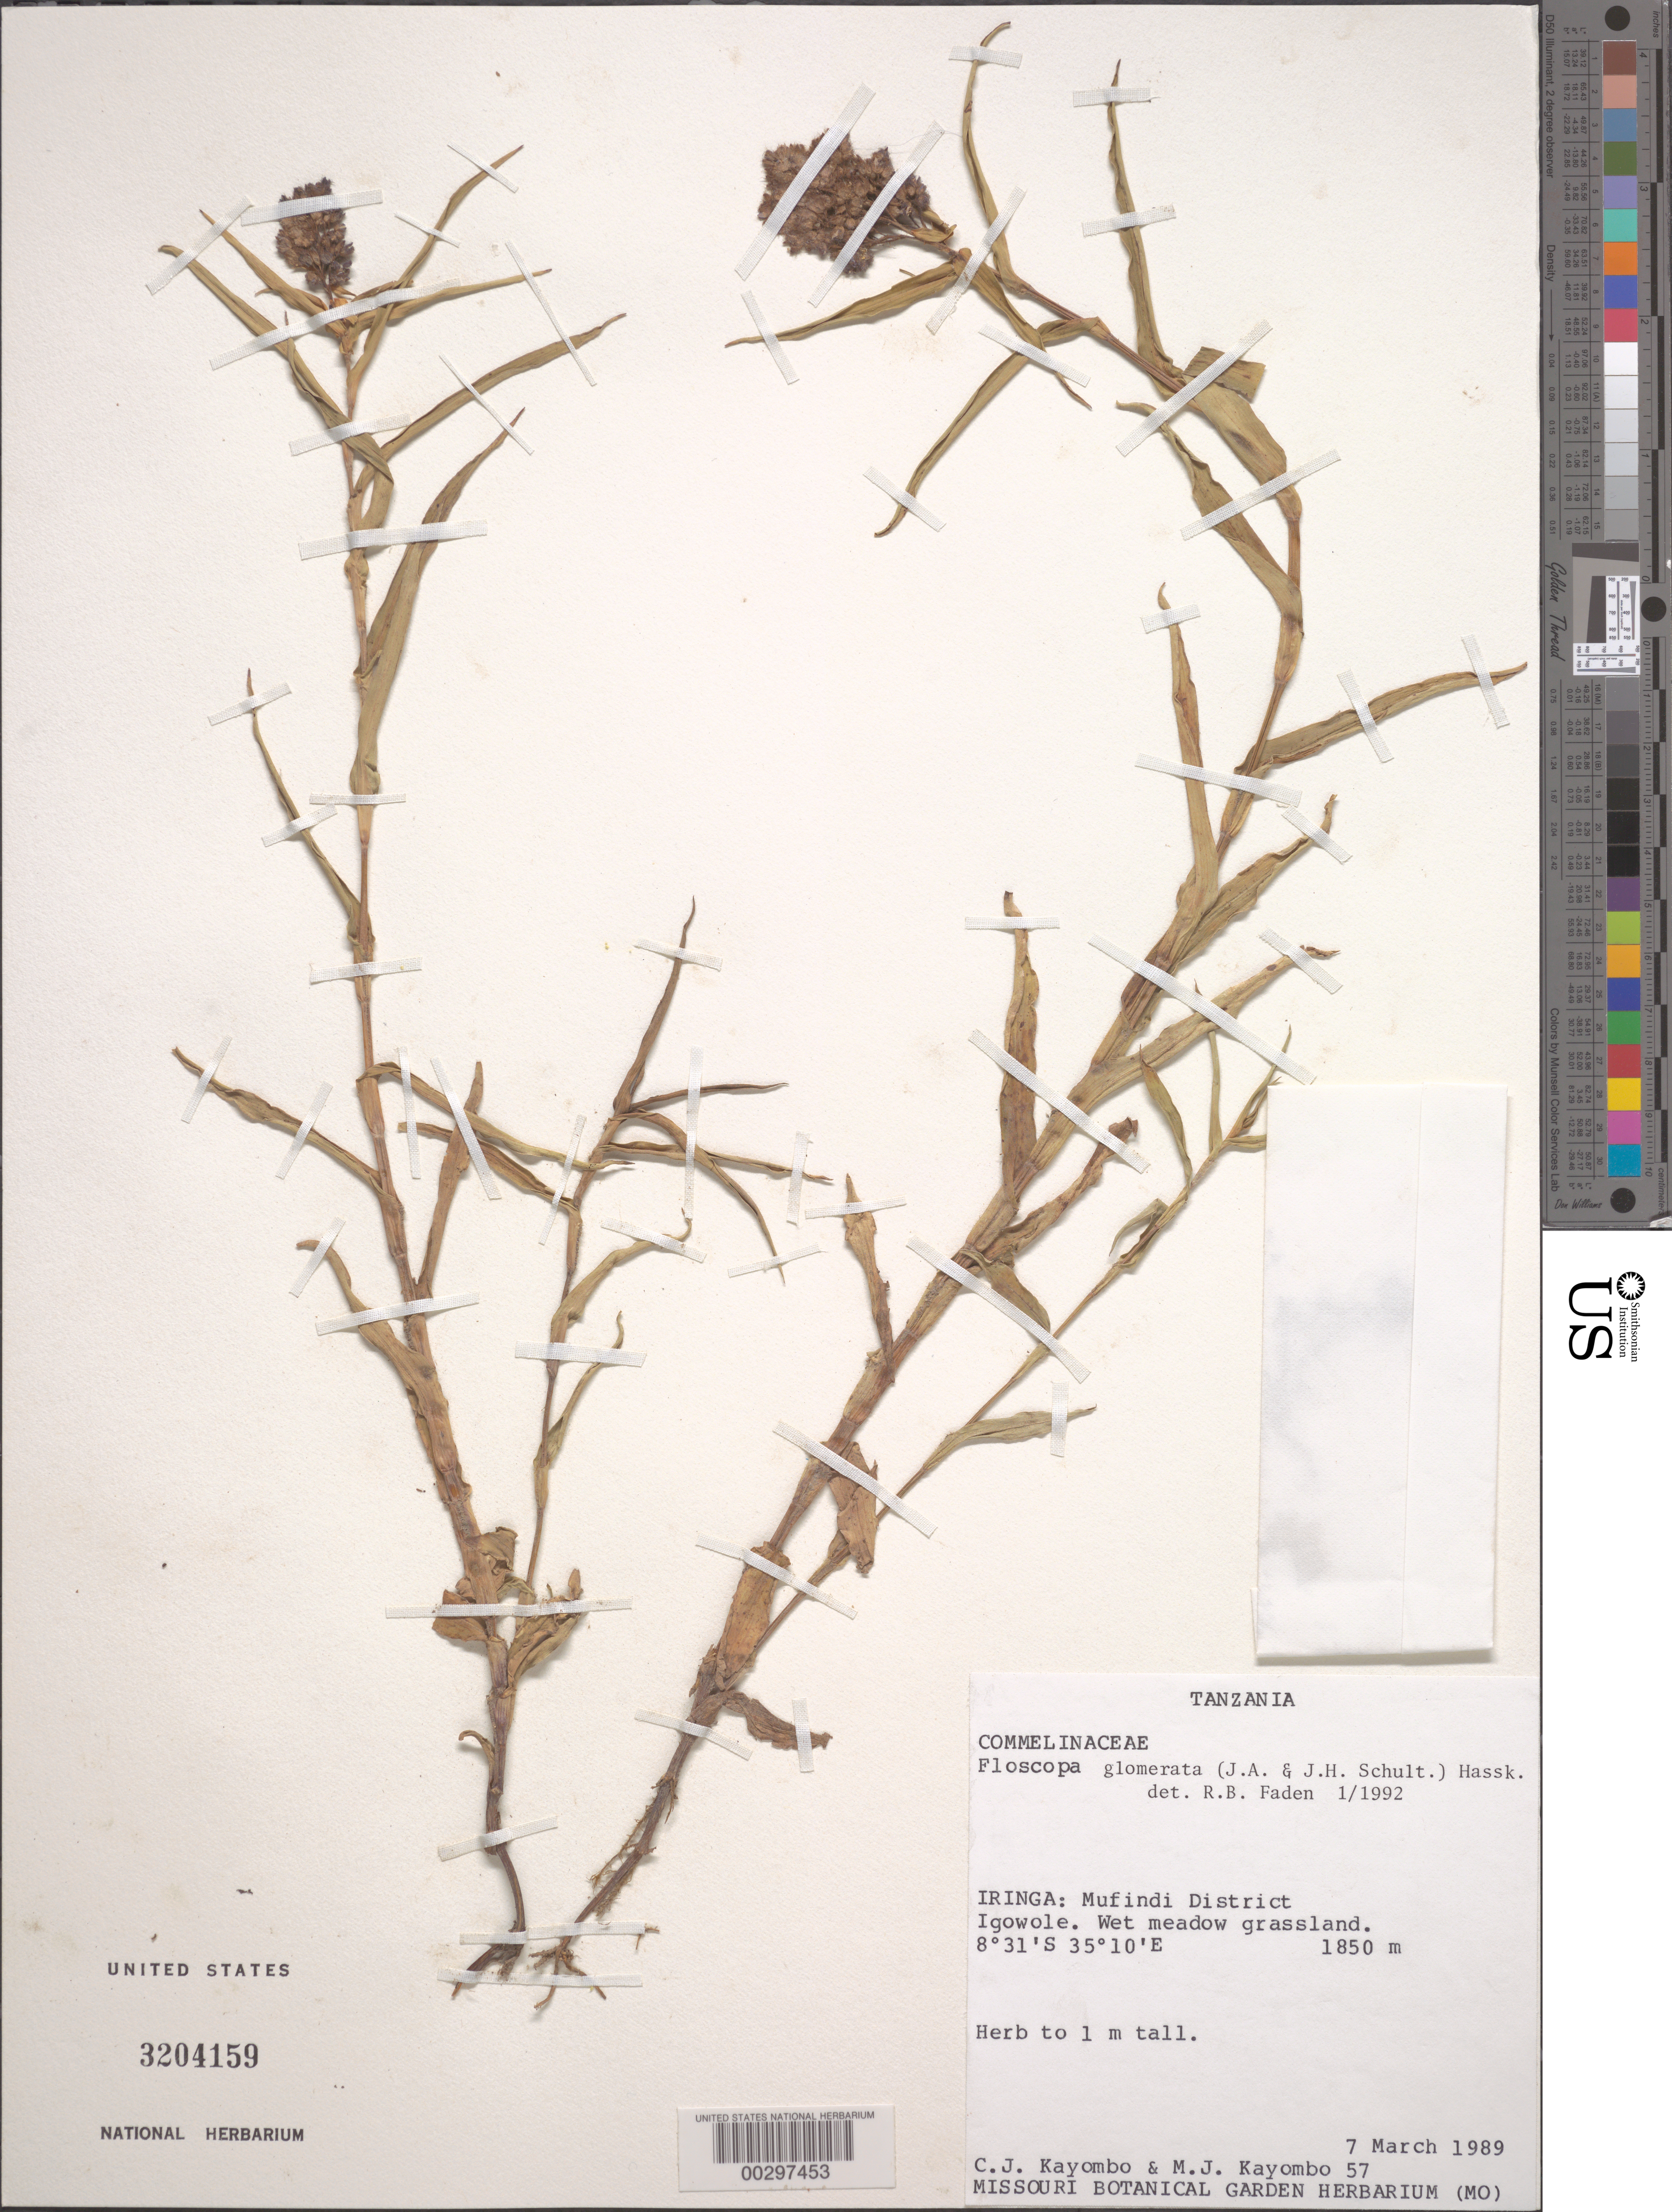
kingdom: Plantae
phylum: Tracheophyta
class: Liliopsida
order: Commelinales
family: Commelinaceae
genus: Floscopa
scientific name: Floscopa glomerata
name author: (Willd. ex Schult. & Schult. f.) Hassk.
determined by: Faden, Robert B., (US), Smithsonian Institution - National Museum of Natural History (UNITED STATES)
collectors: C. J. Kayombo & M. Kayombo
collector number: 57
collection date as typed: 07 Mar 1989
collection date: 1989-03-07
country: Tanzania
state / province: Iringa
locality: Mufindi district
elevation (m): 1850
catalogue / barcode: US 3204159